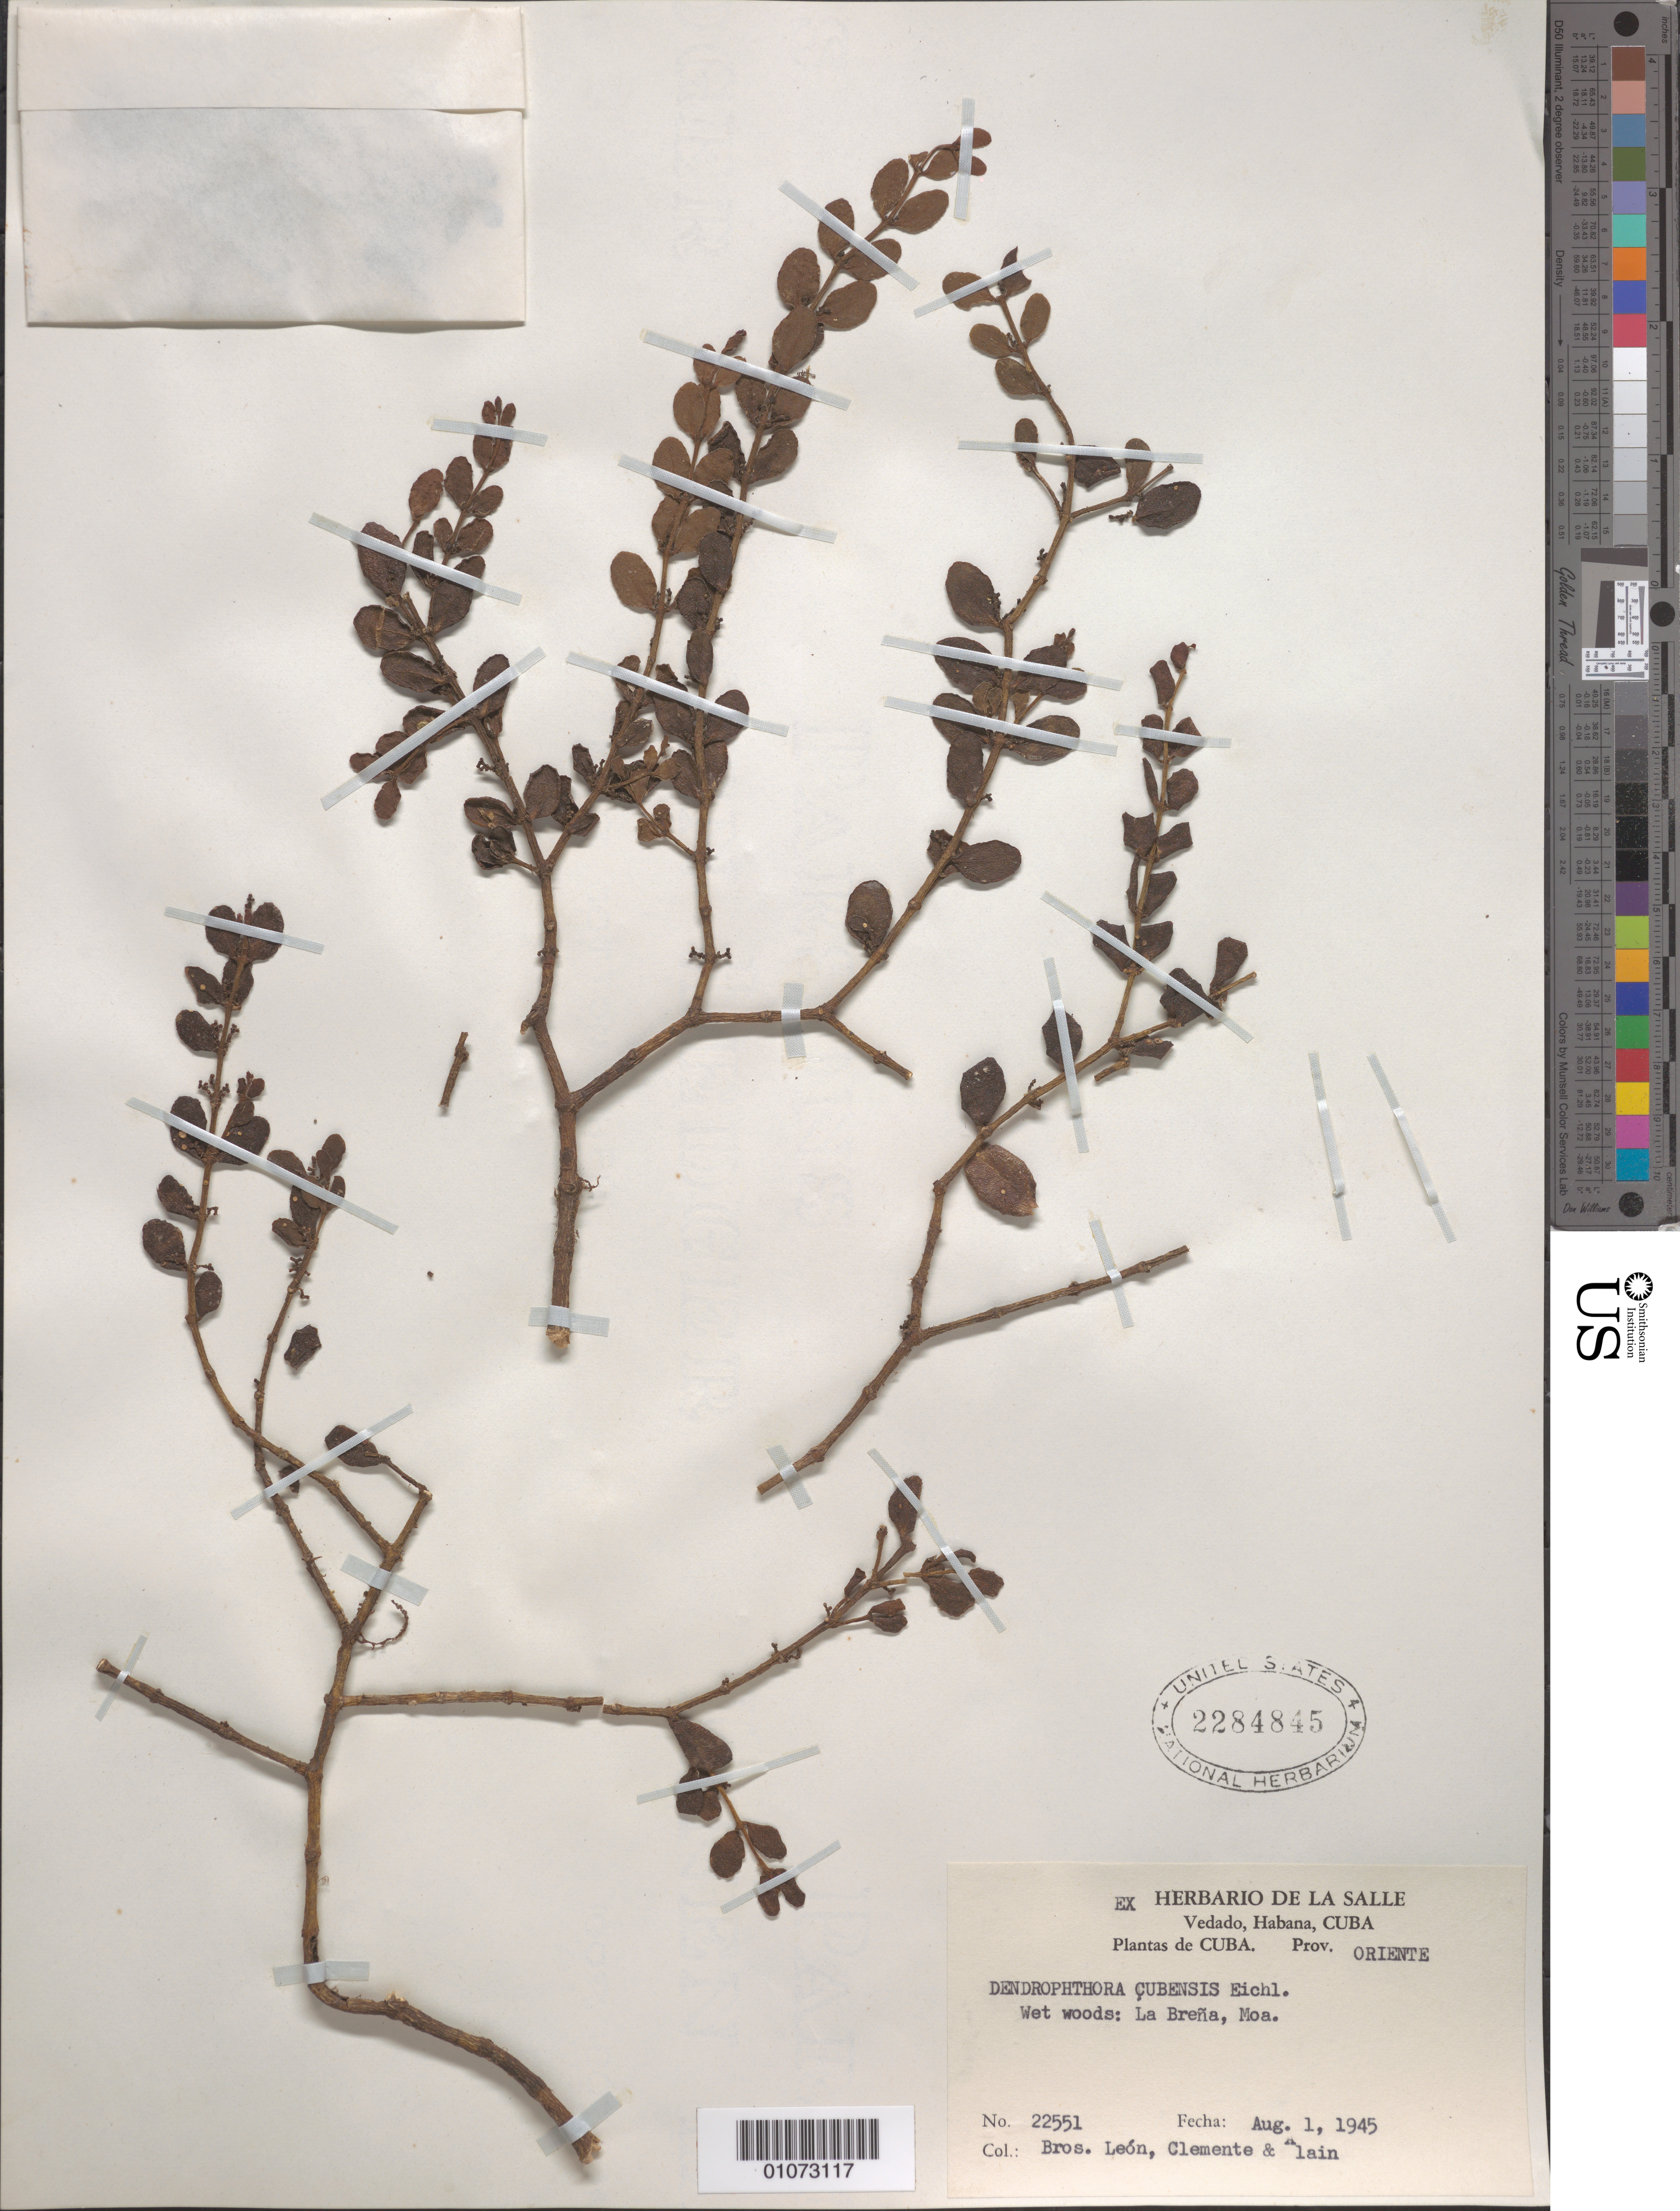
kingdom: Plantae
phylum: Tracheophyta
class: Magnoliopsida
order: Santalales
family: Viscaceae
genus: Dendrophthora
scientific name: Dendrophthora cubensis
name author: Eichler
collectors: Bro. León, Bro. Clemente & A. H. Liogier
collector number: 22551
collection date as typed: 01 Aug 1945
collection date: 1945-08-01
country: Cuba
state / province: Holguín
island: Cuba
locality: Wet woods: La Brena, Moa Oriente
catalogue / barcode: US 2284845